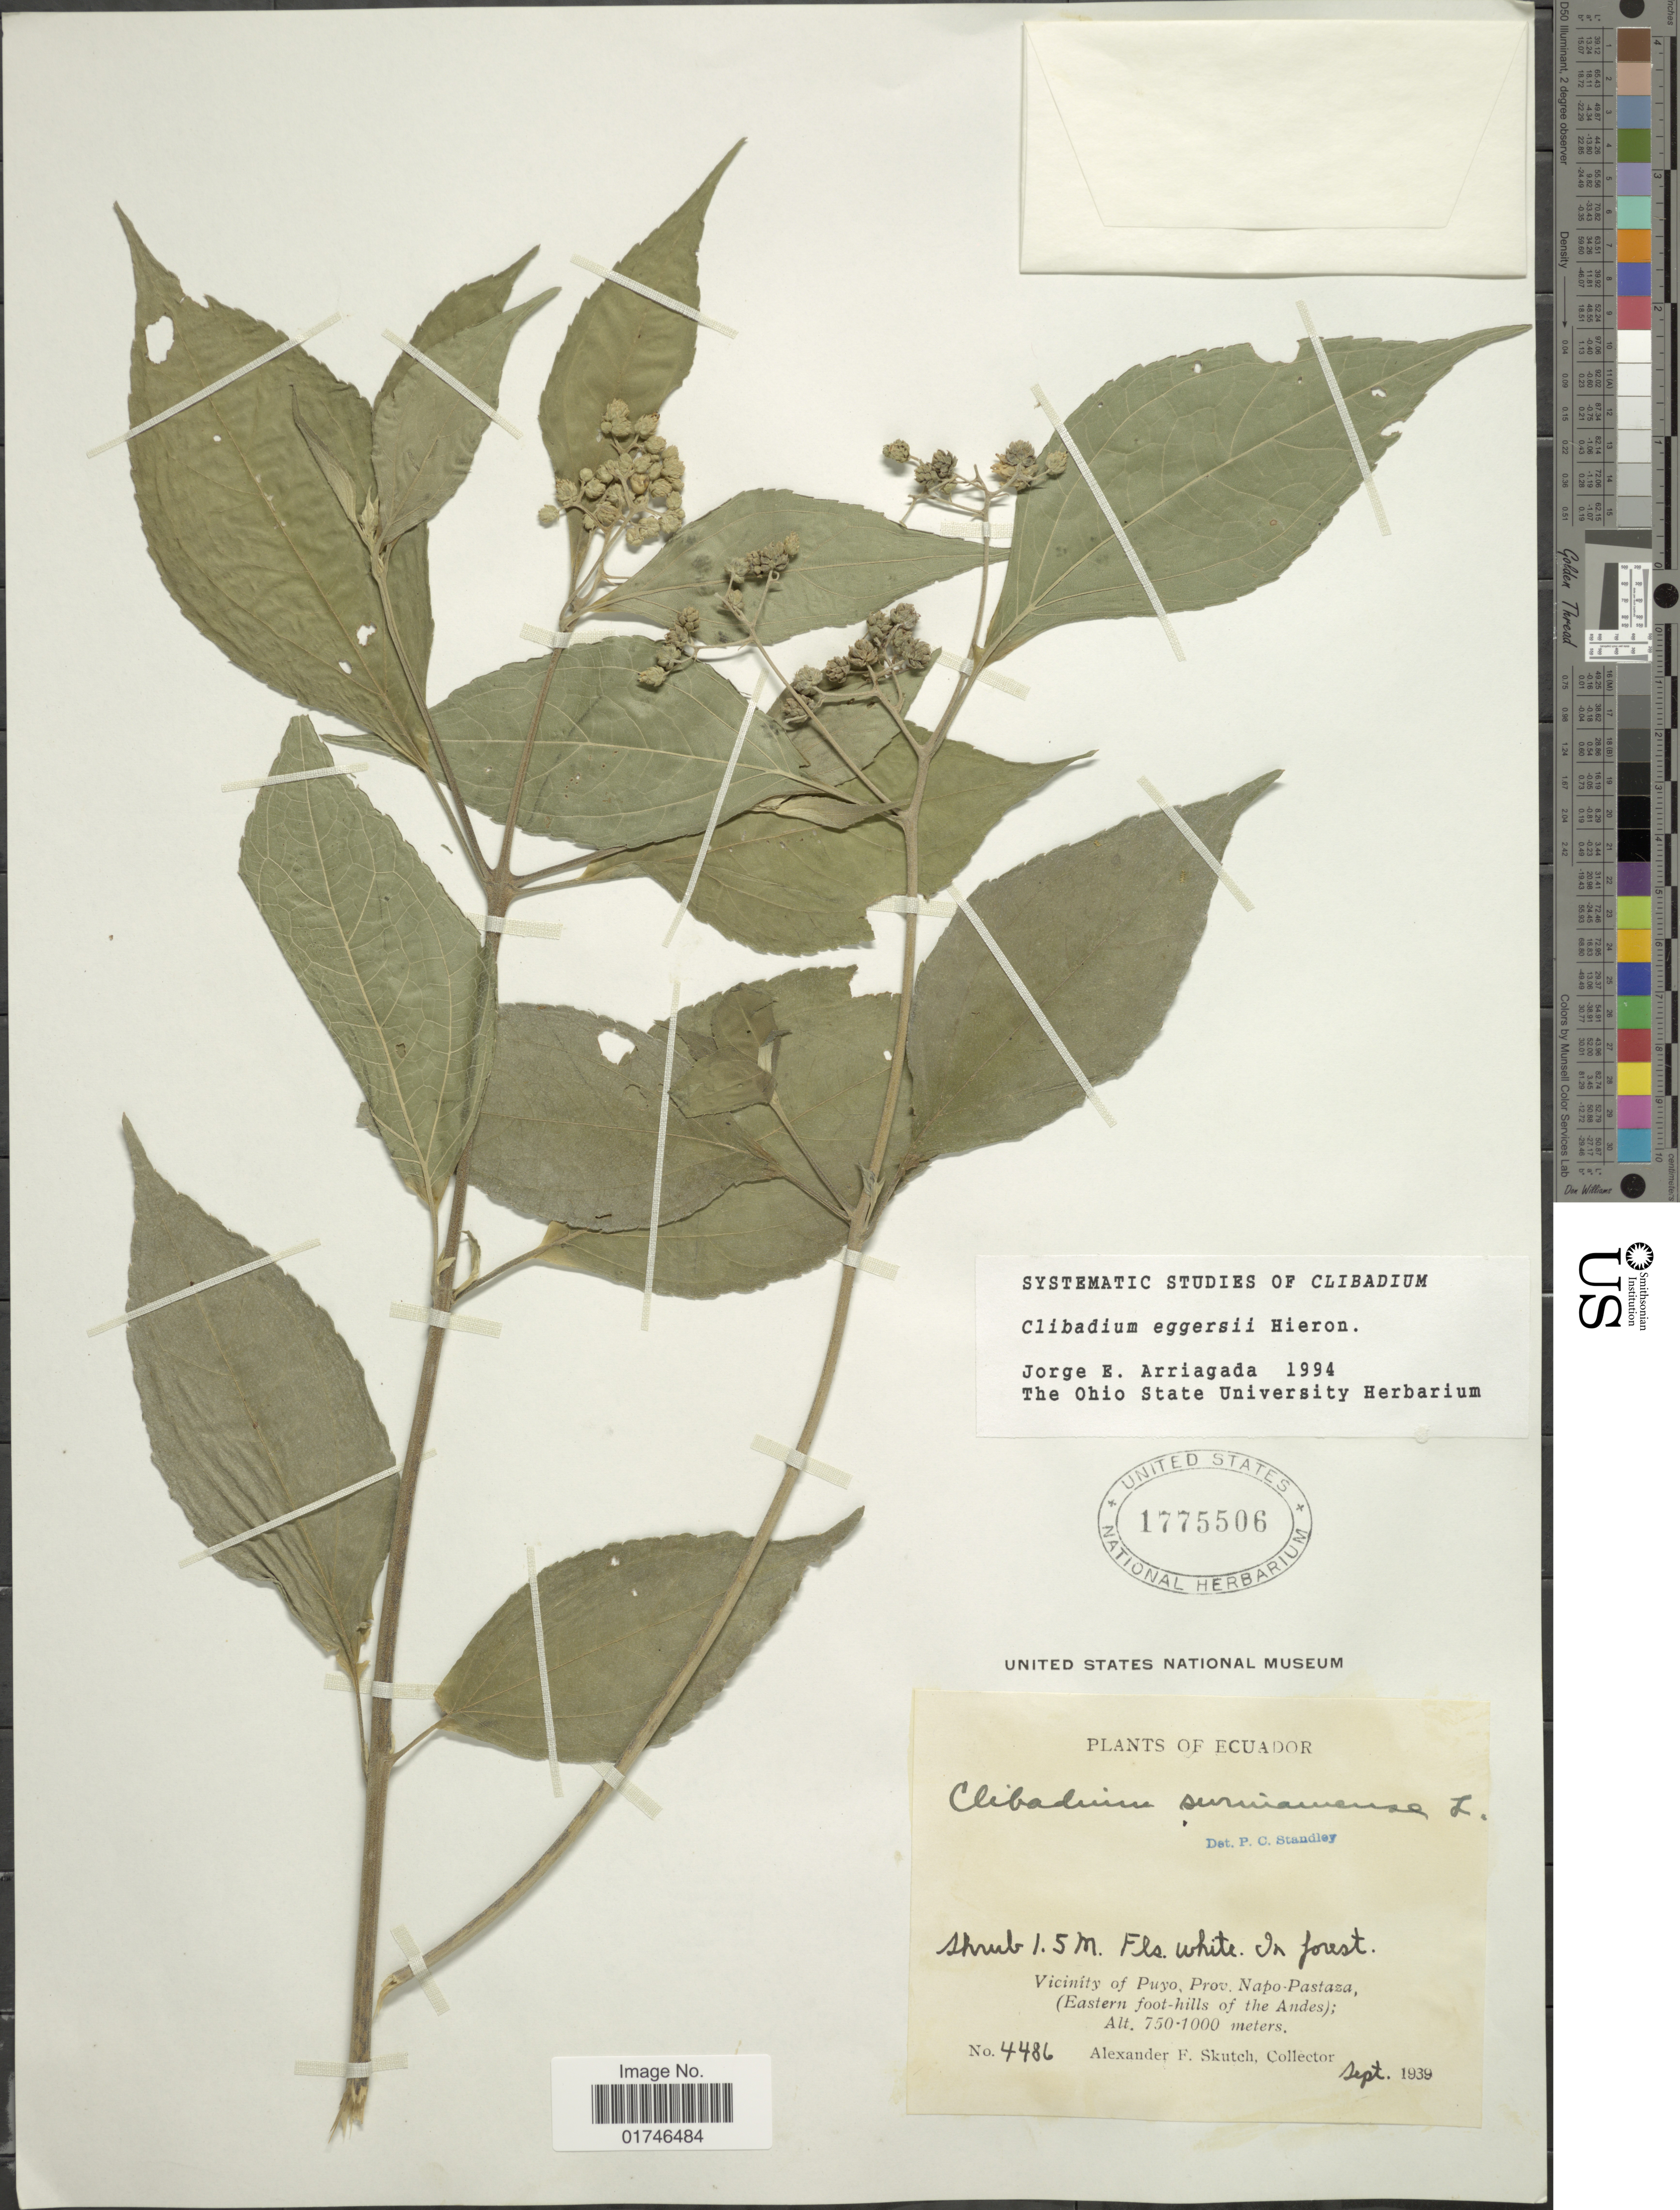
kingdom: Plantae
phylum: Tracheophyta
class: Magnoliopsida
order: Asterales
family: Asteraceae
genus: Clibadium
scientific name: Clibadium eggersii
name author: Hieron.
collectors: A. F. Skutch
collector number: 4486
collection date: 1939-09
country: Ecuador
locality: Vicinity of Puyo, Prov. Napo-Pastaza, (Eastern foot-hills of the Andes).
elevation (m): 750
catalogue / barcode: US 1775506